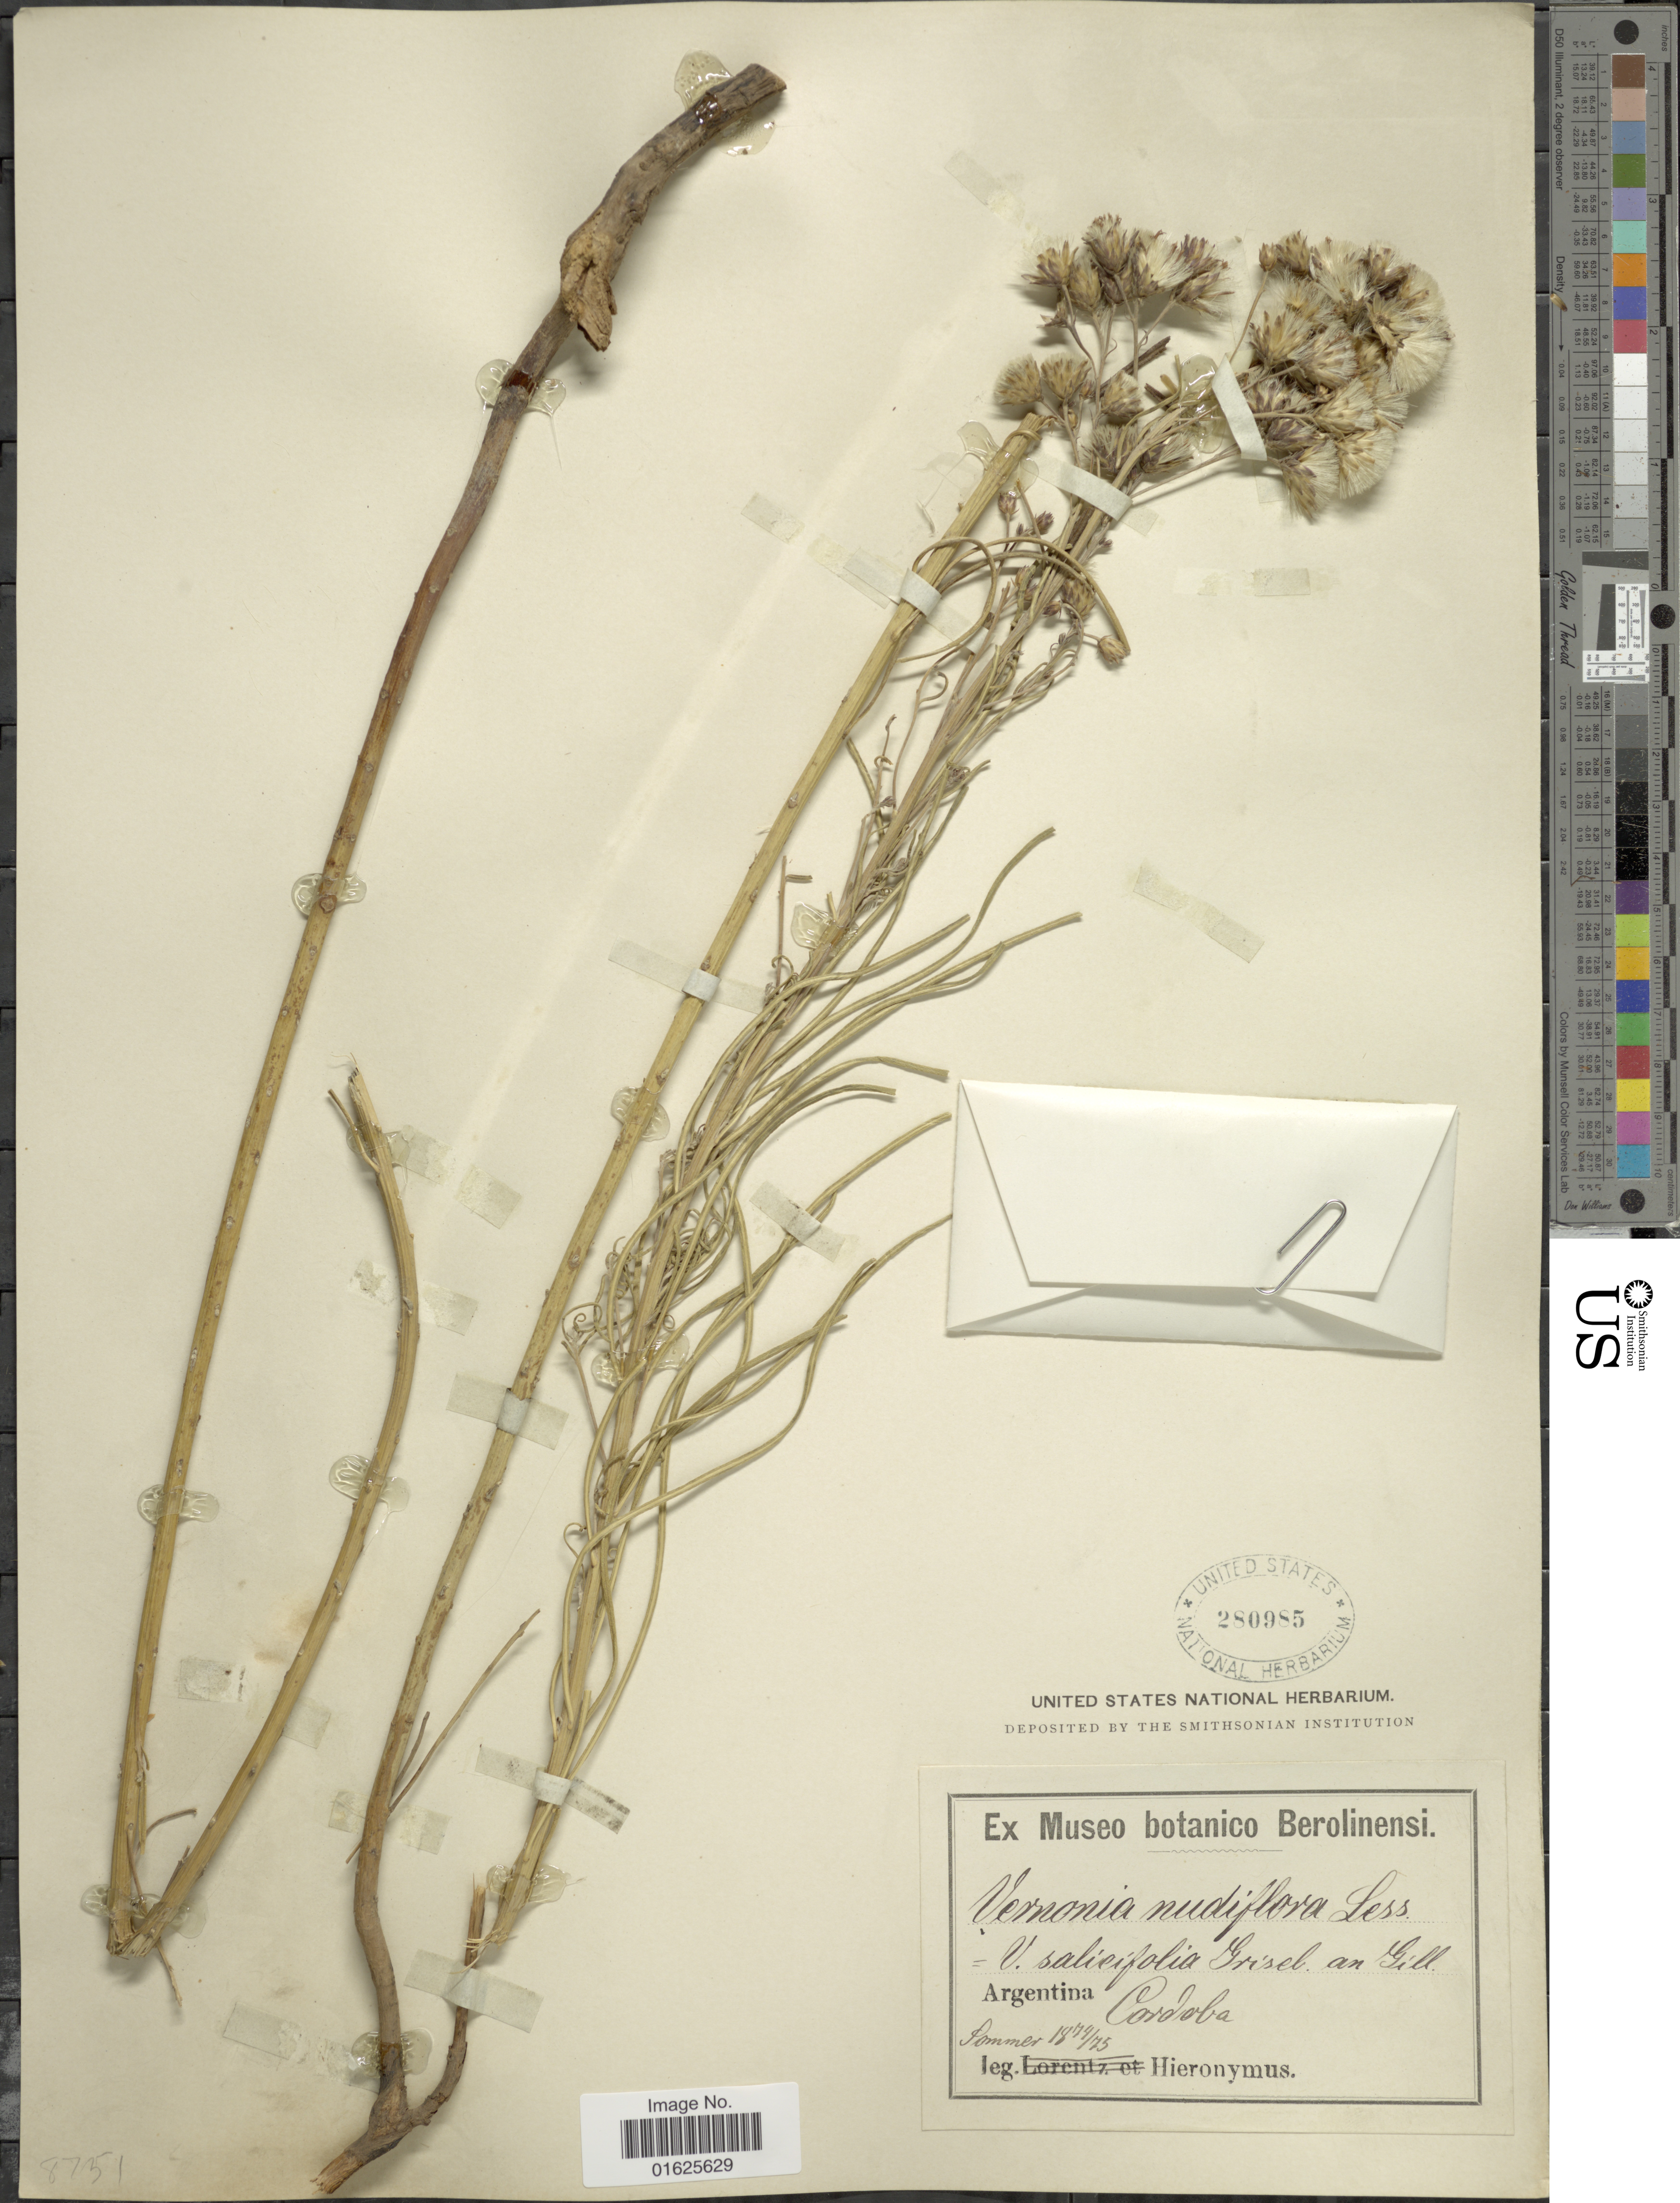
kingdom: Plantae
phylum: Tracheophyta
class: Magnoliopsida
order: Asterales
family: Asteraceae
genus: Vernonanthura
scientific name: Vernonanthura nudiflora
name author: (Less.) H. Rob.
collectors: G. H. Hieronymus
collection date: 1874/1875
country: Argentina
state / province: Cordoba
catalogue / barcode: US 280985